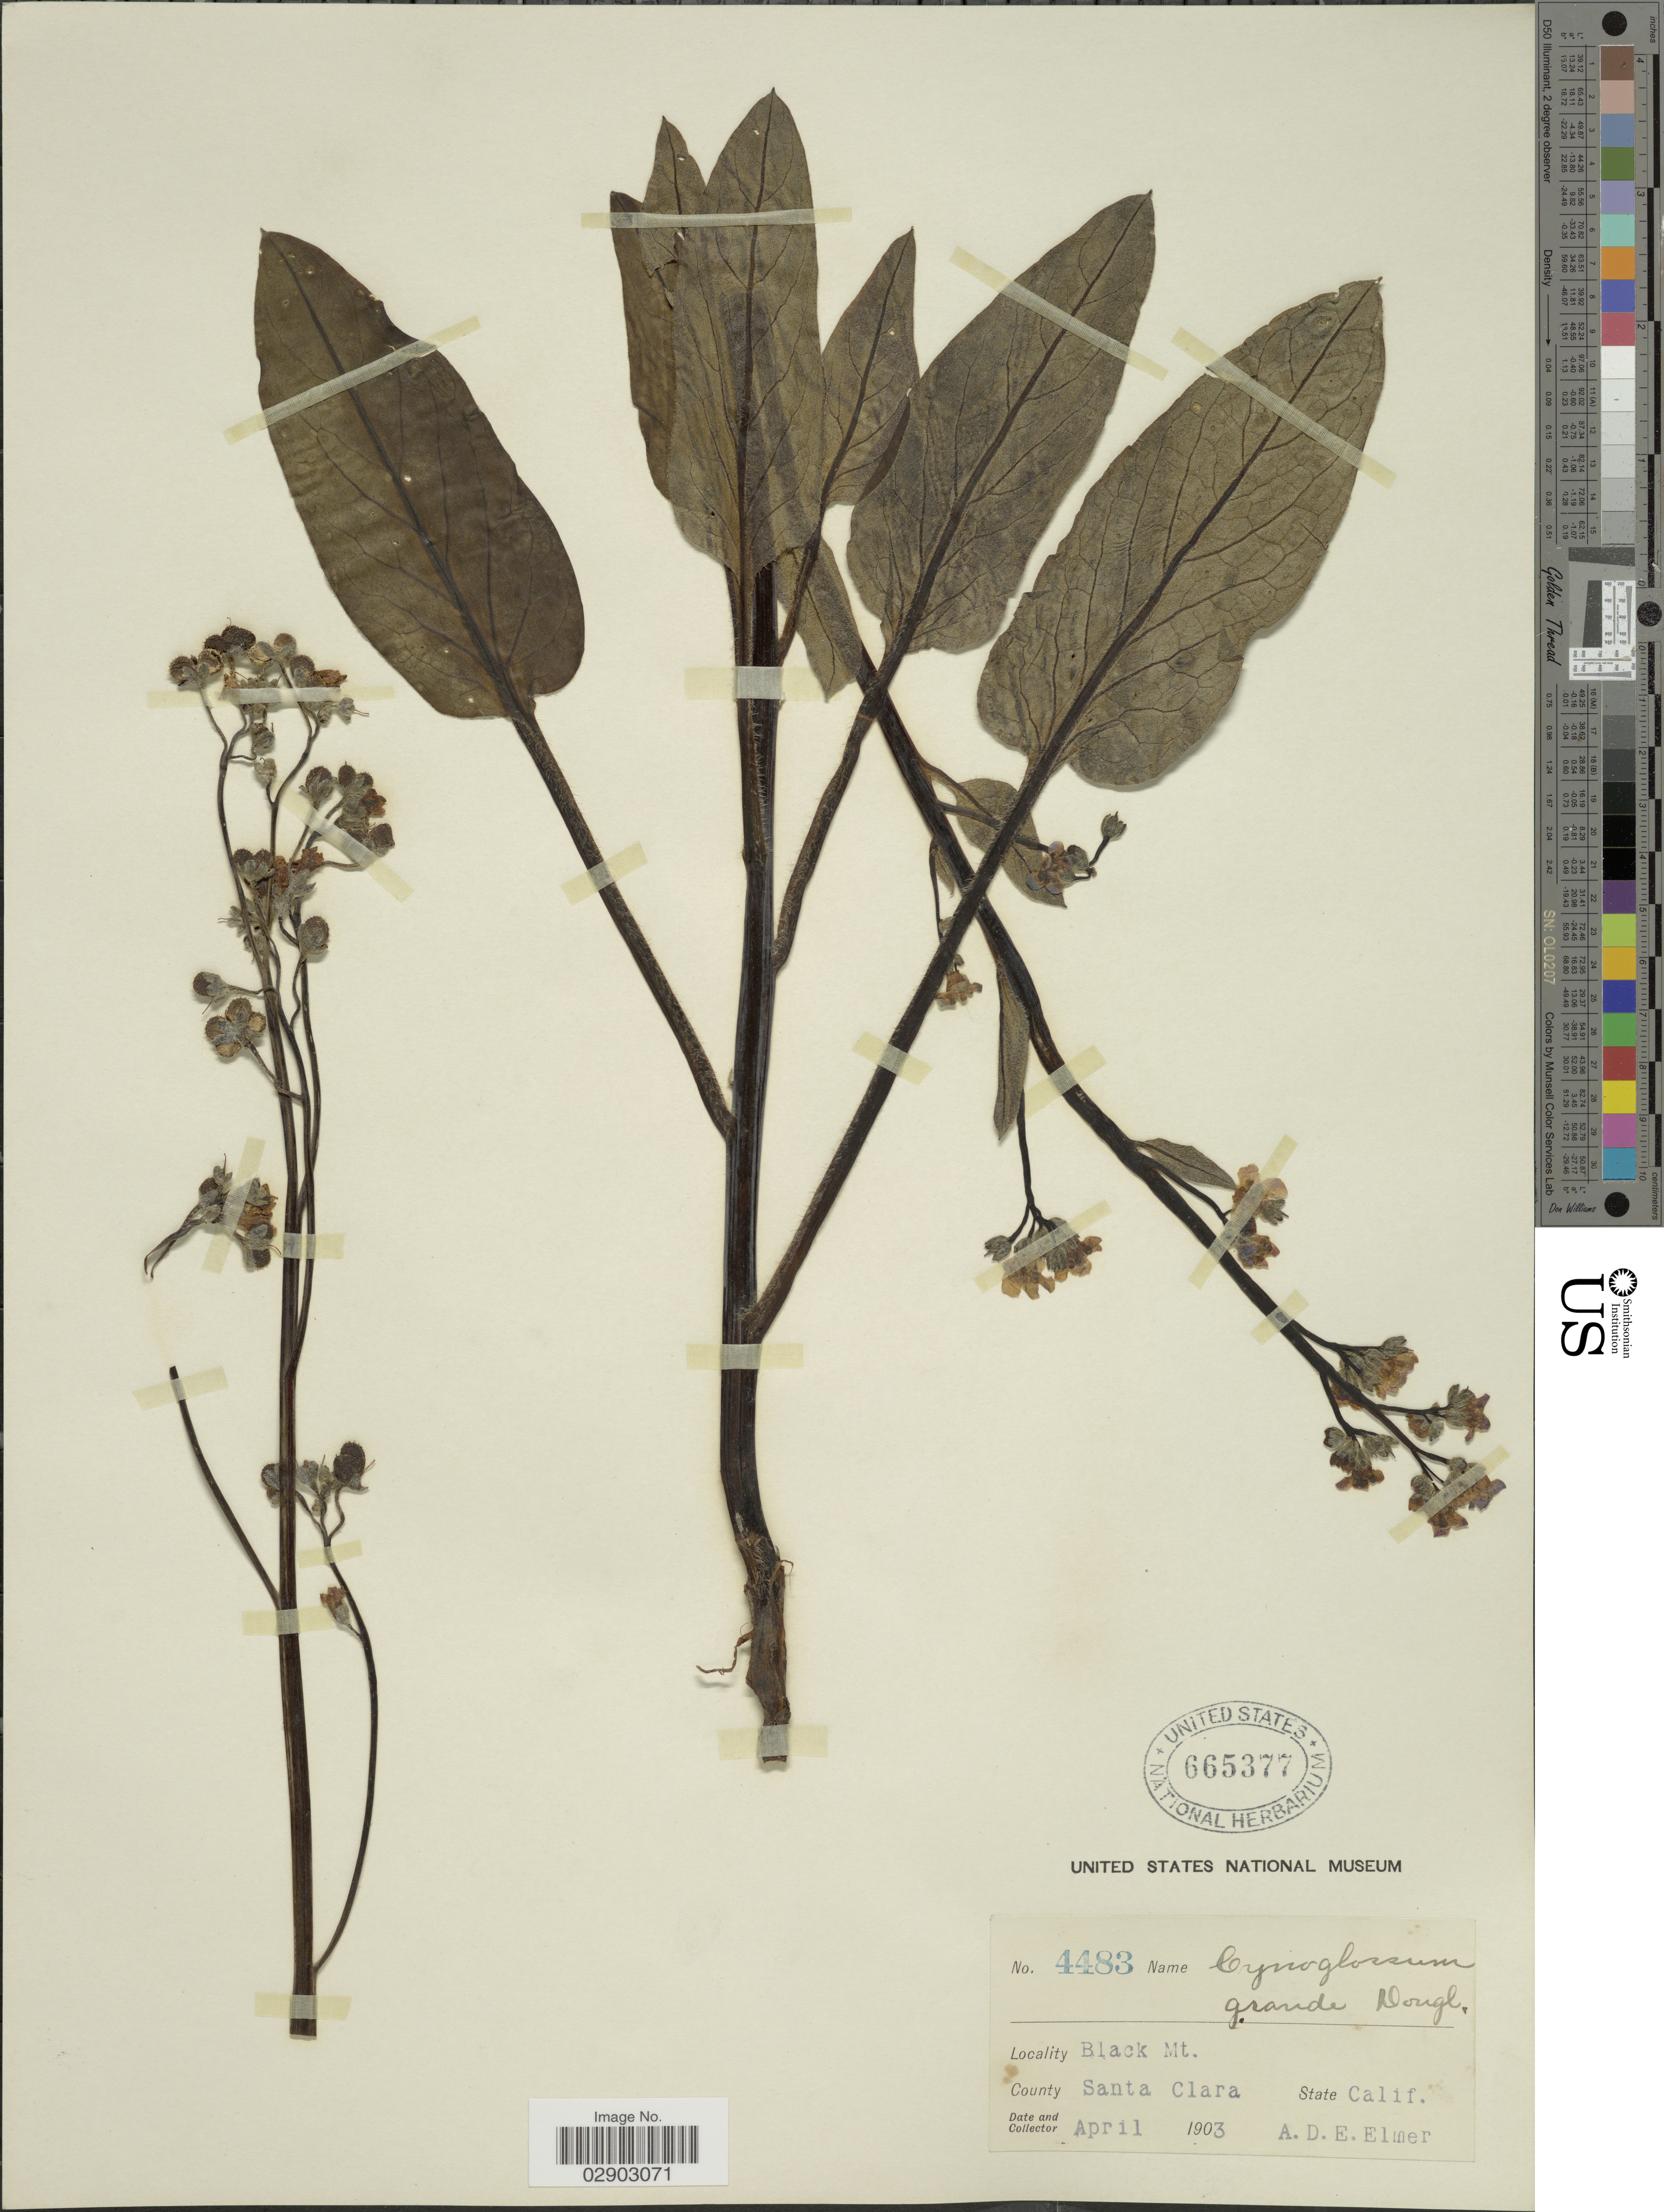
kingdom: Plantae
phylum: Tracheophyta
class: Magnoliopsida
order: Boraginales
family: Boraginaceae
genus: Cynoglossum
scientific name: Cynoglossum grande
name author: Douglas ex Lehm.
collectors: A. D. E. Elmer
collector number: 4483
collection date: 1903-04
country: United States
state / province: California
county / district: Santa Clara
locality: Black Mt. County Santa Clara.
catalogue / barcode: US 665377